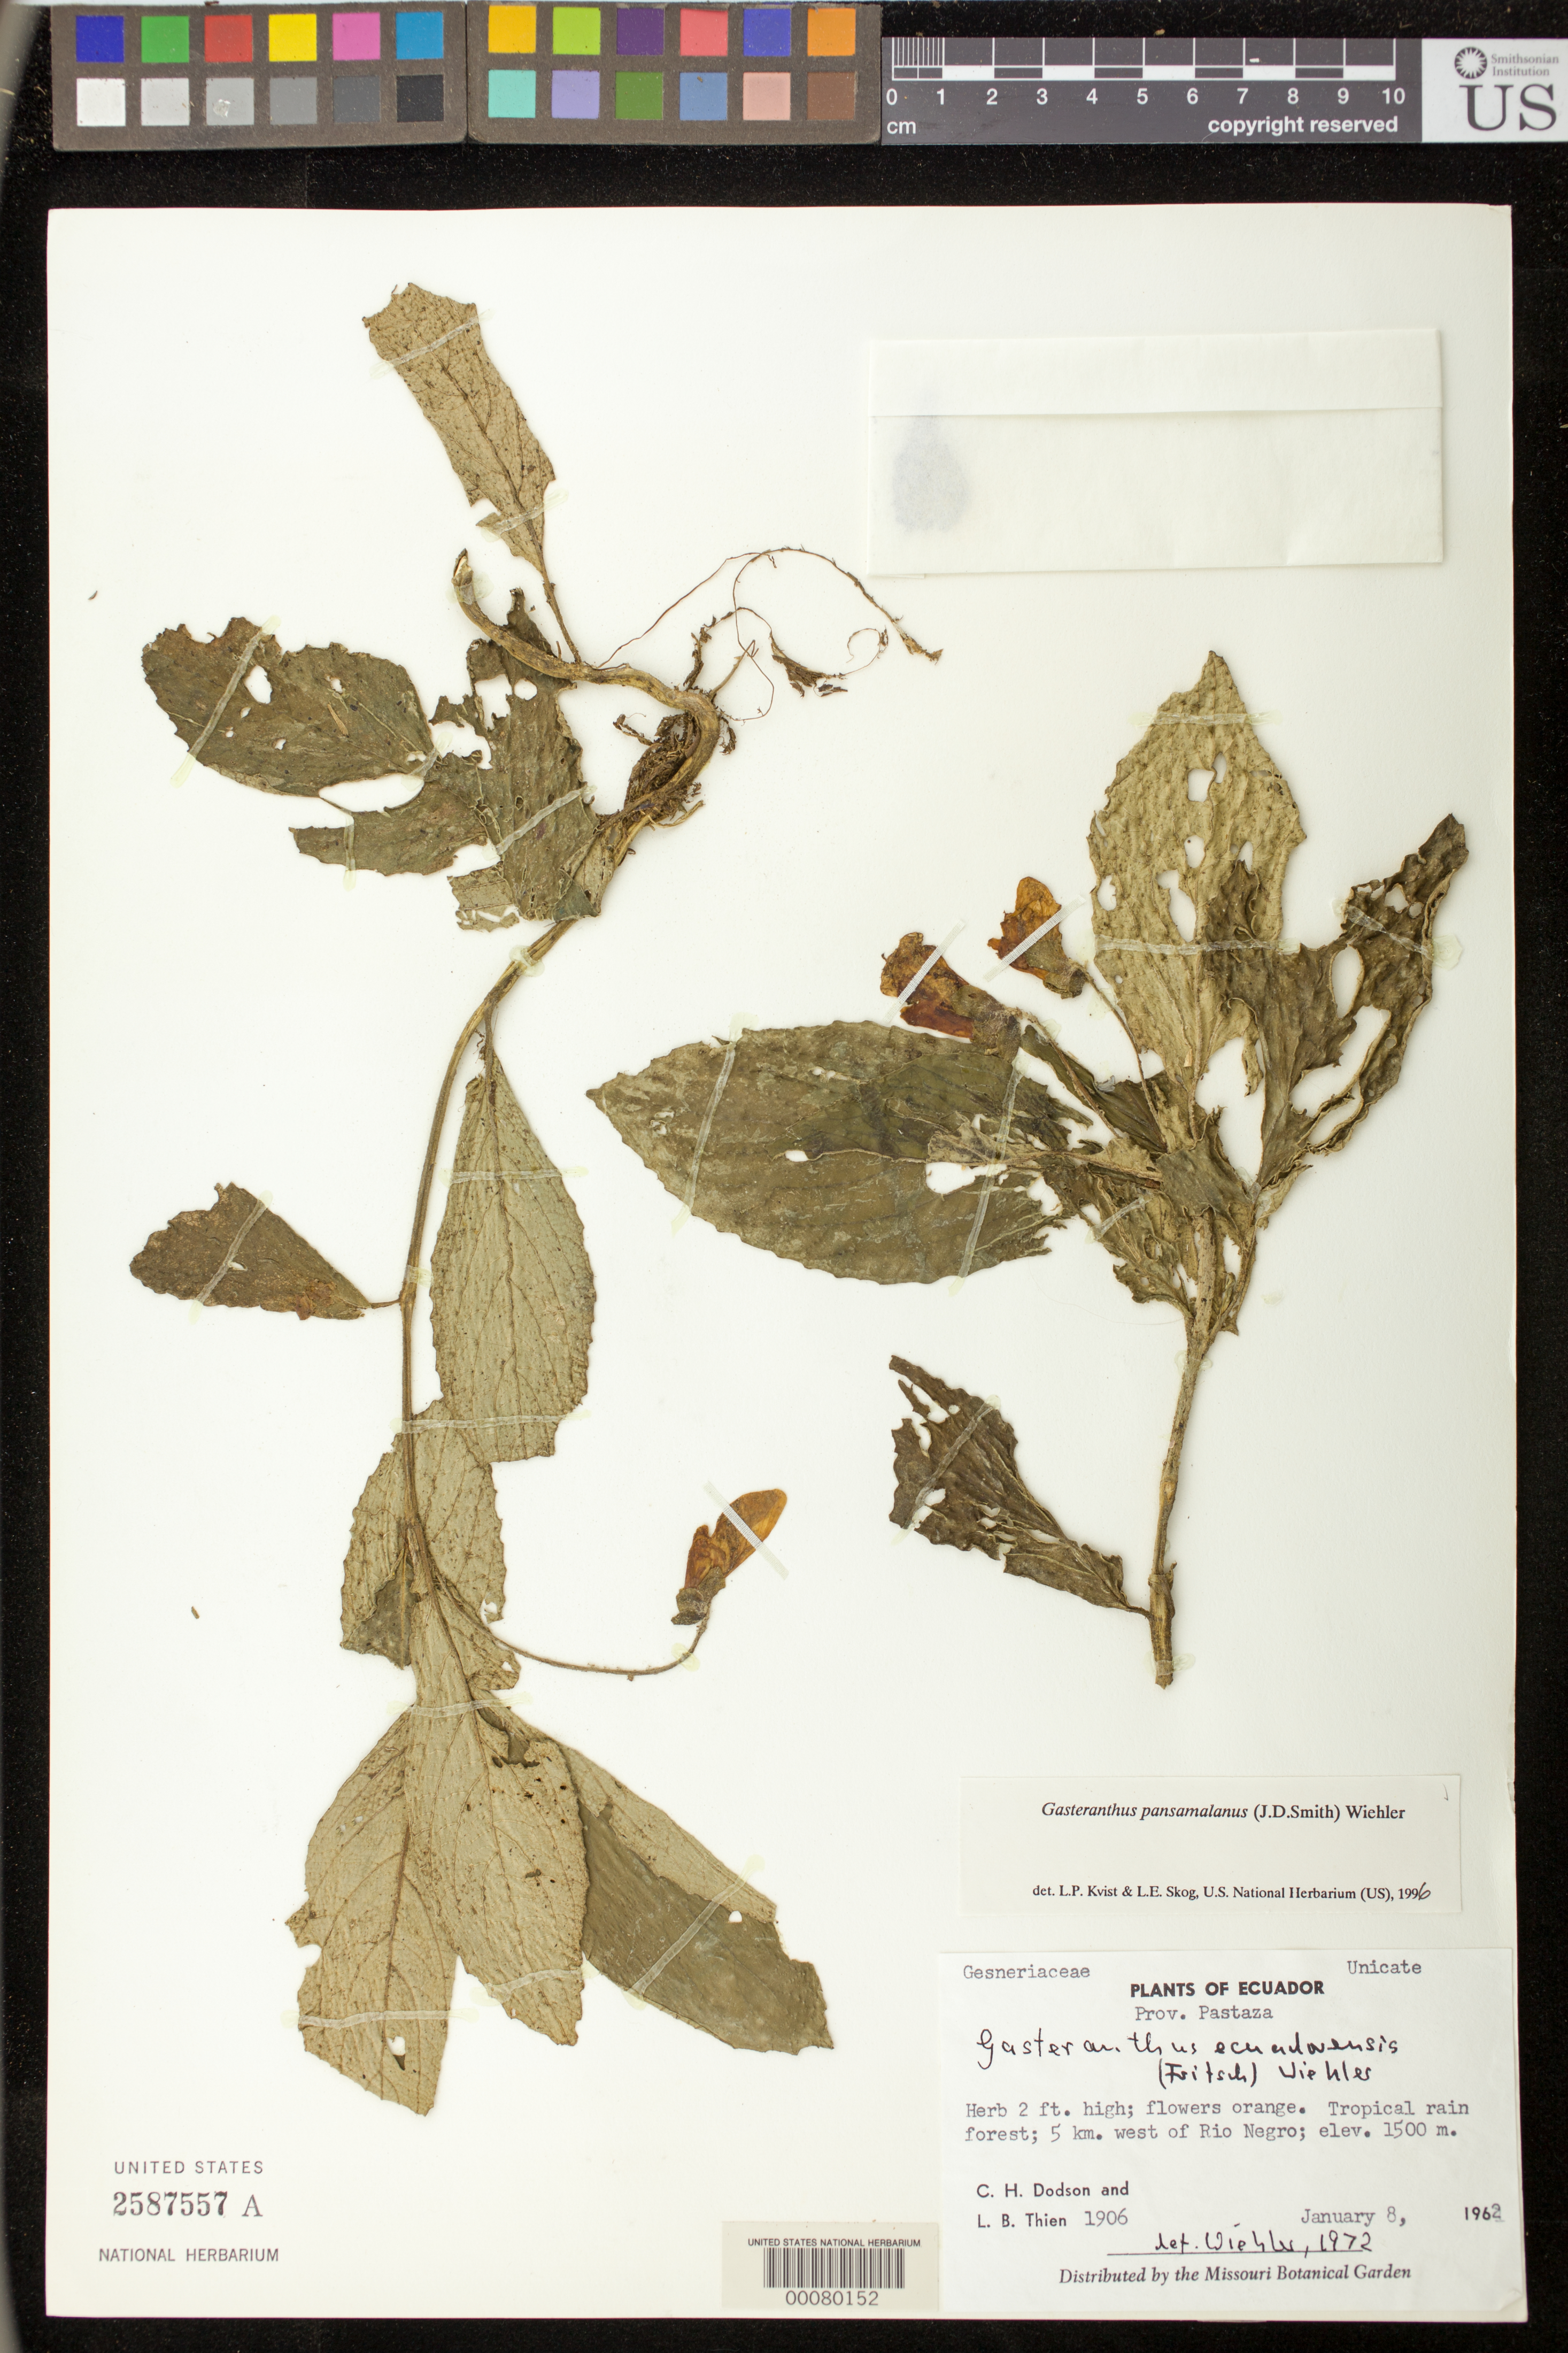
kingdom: Plantae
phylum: Tracheophyta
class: Magnoliopsida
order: Lamiales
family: Gesneriaceae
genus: Gasteranthus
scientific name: Gasteranthus pansamalanus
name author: (Donn. Sm.) Wiehler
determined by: Skog, Laurence E.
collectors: C. H. Dodson & L. Thien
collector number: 1906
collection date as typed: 08 Jan 1962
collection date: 1962-01-08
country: Ecuador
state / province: Pastaza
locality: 5 km W of Rio Negro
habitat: Tropical rainforest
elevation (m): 1500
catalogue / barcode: US 2587557A